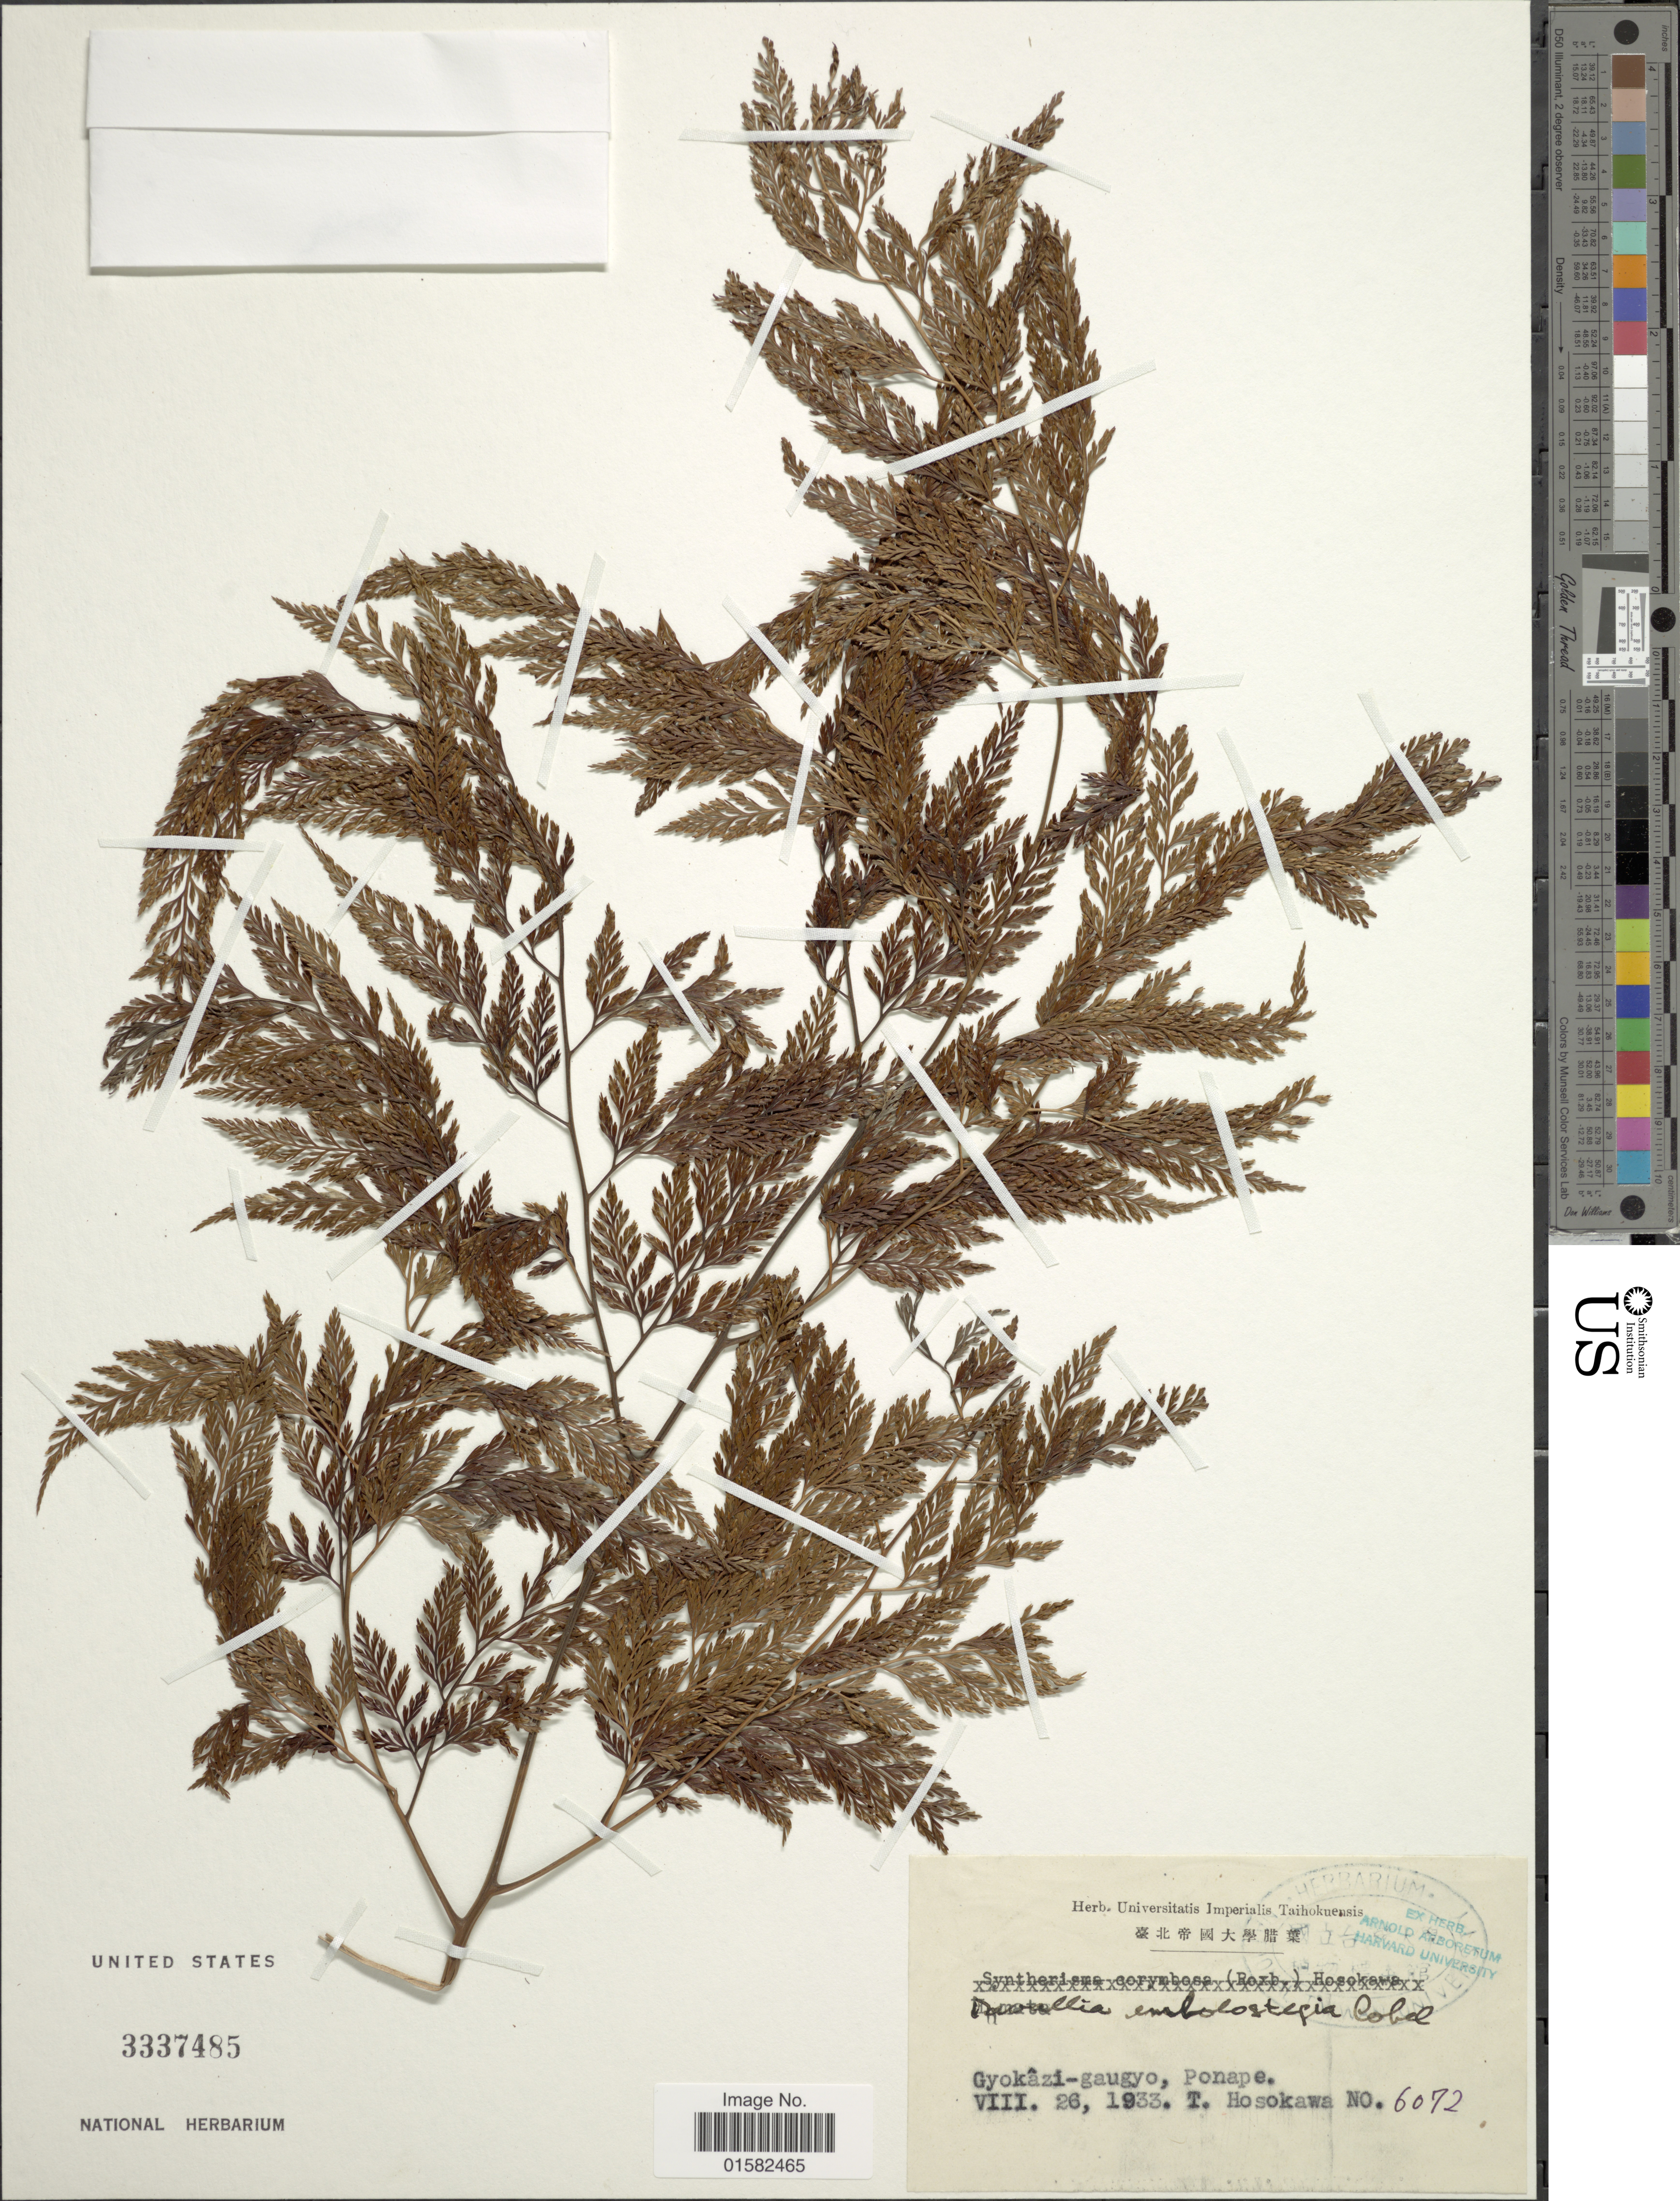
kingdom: Plantae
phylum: Tracheophyta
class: Polypodiopsida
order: Polypodiales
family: Davalliaceae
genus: Wibelia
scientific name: Wibelia embolostegia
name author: (Colla) M. Kato & Tsutsumi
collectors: T. Hosokawa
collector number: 6072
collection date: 1933-08-26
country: Micronesia, Federated States of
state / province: Pohnpei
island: Pohnpei [Ponape]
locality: Gyokazi - Gaugyo, Ponape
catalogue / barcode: US 3337485